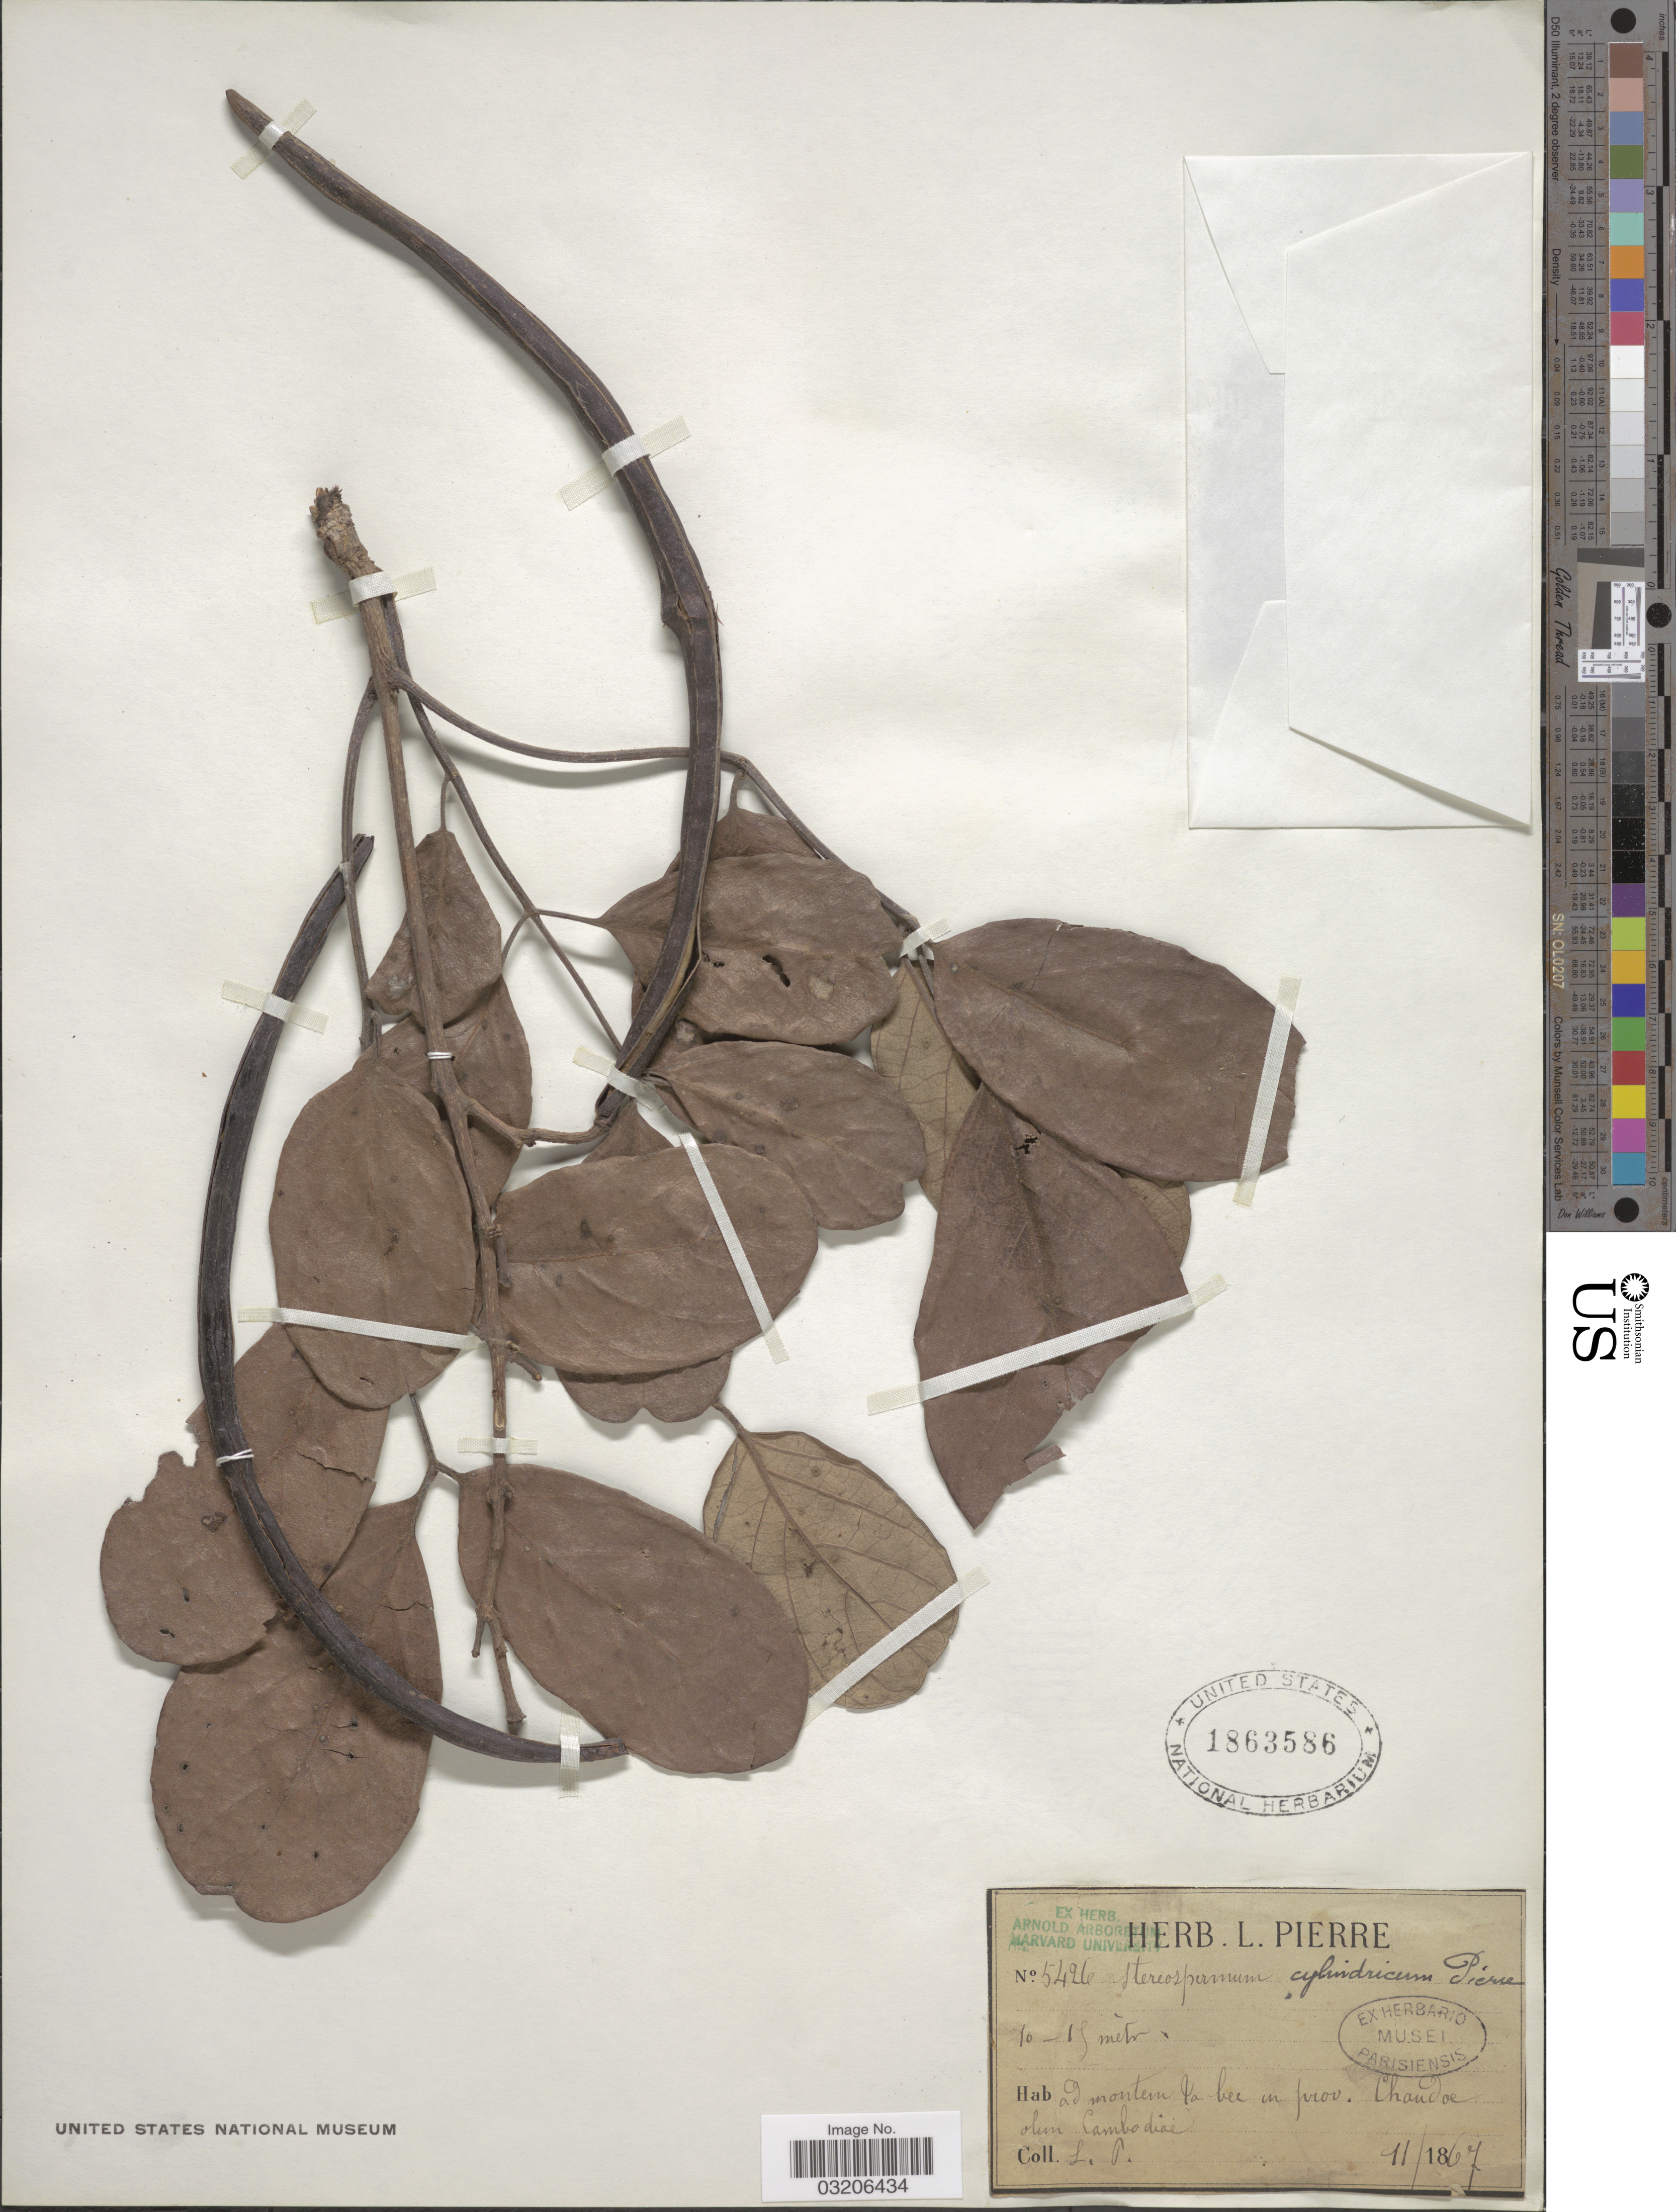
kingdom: Plantae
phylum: Tracheophyta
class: Magnoliopsida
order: Lamiales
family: Bignoniaceae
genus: Stereospermum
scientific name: Stereospermum cylindricum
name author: Pierre ex Dop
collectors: L. Pierre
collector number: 5426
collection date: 1867-11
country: Vietnam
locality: Ad montem Ta bec in prov. Chaudoc olim Cambodiae [At Ta Bec mountain in Chau Doc province, formerly Cambodia]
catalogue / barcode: US 1863586